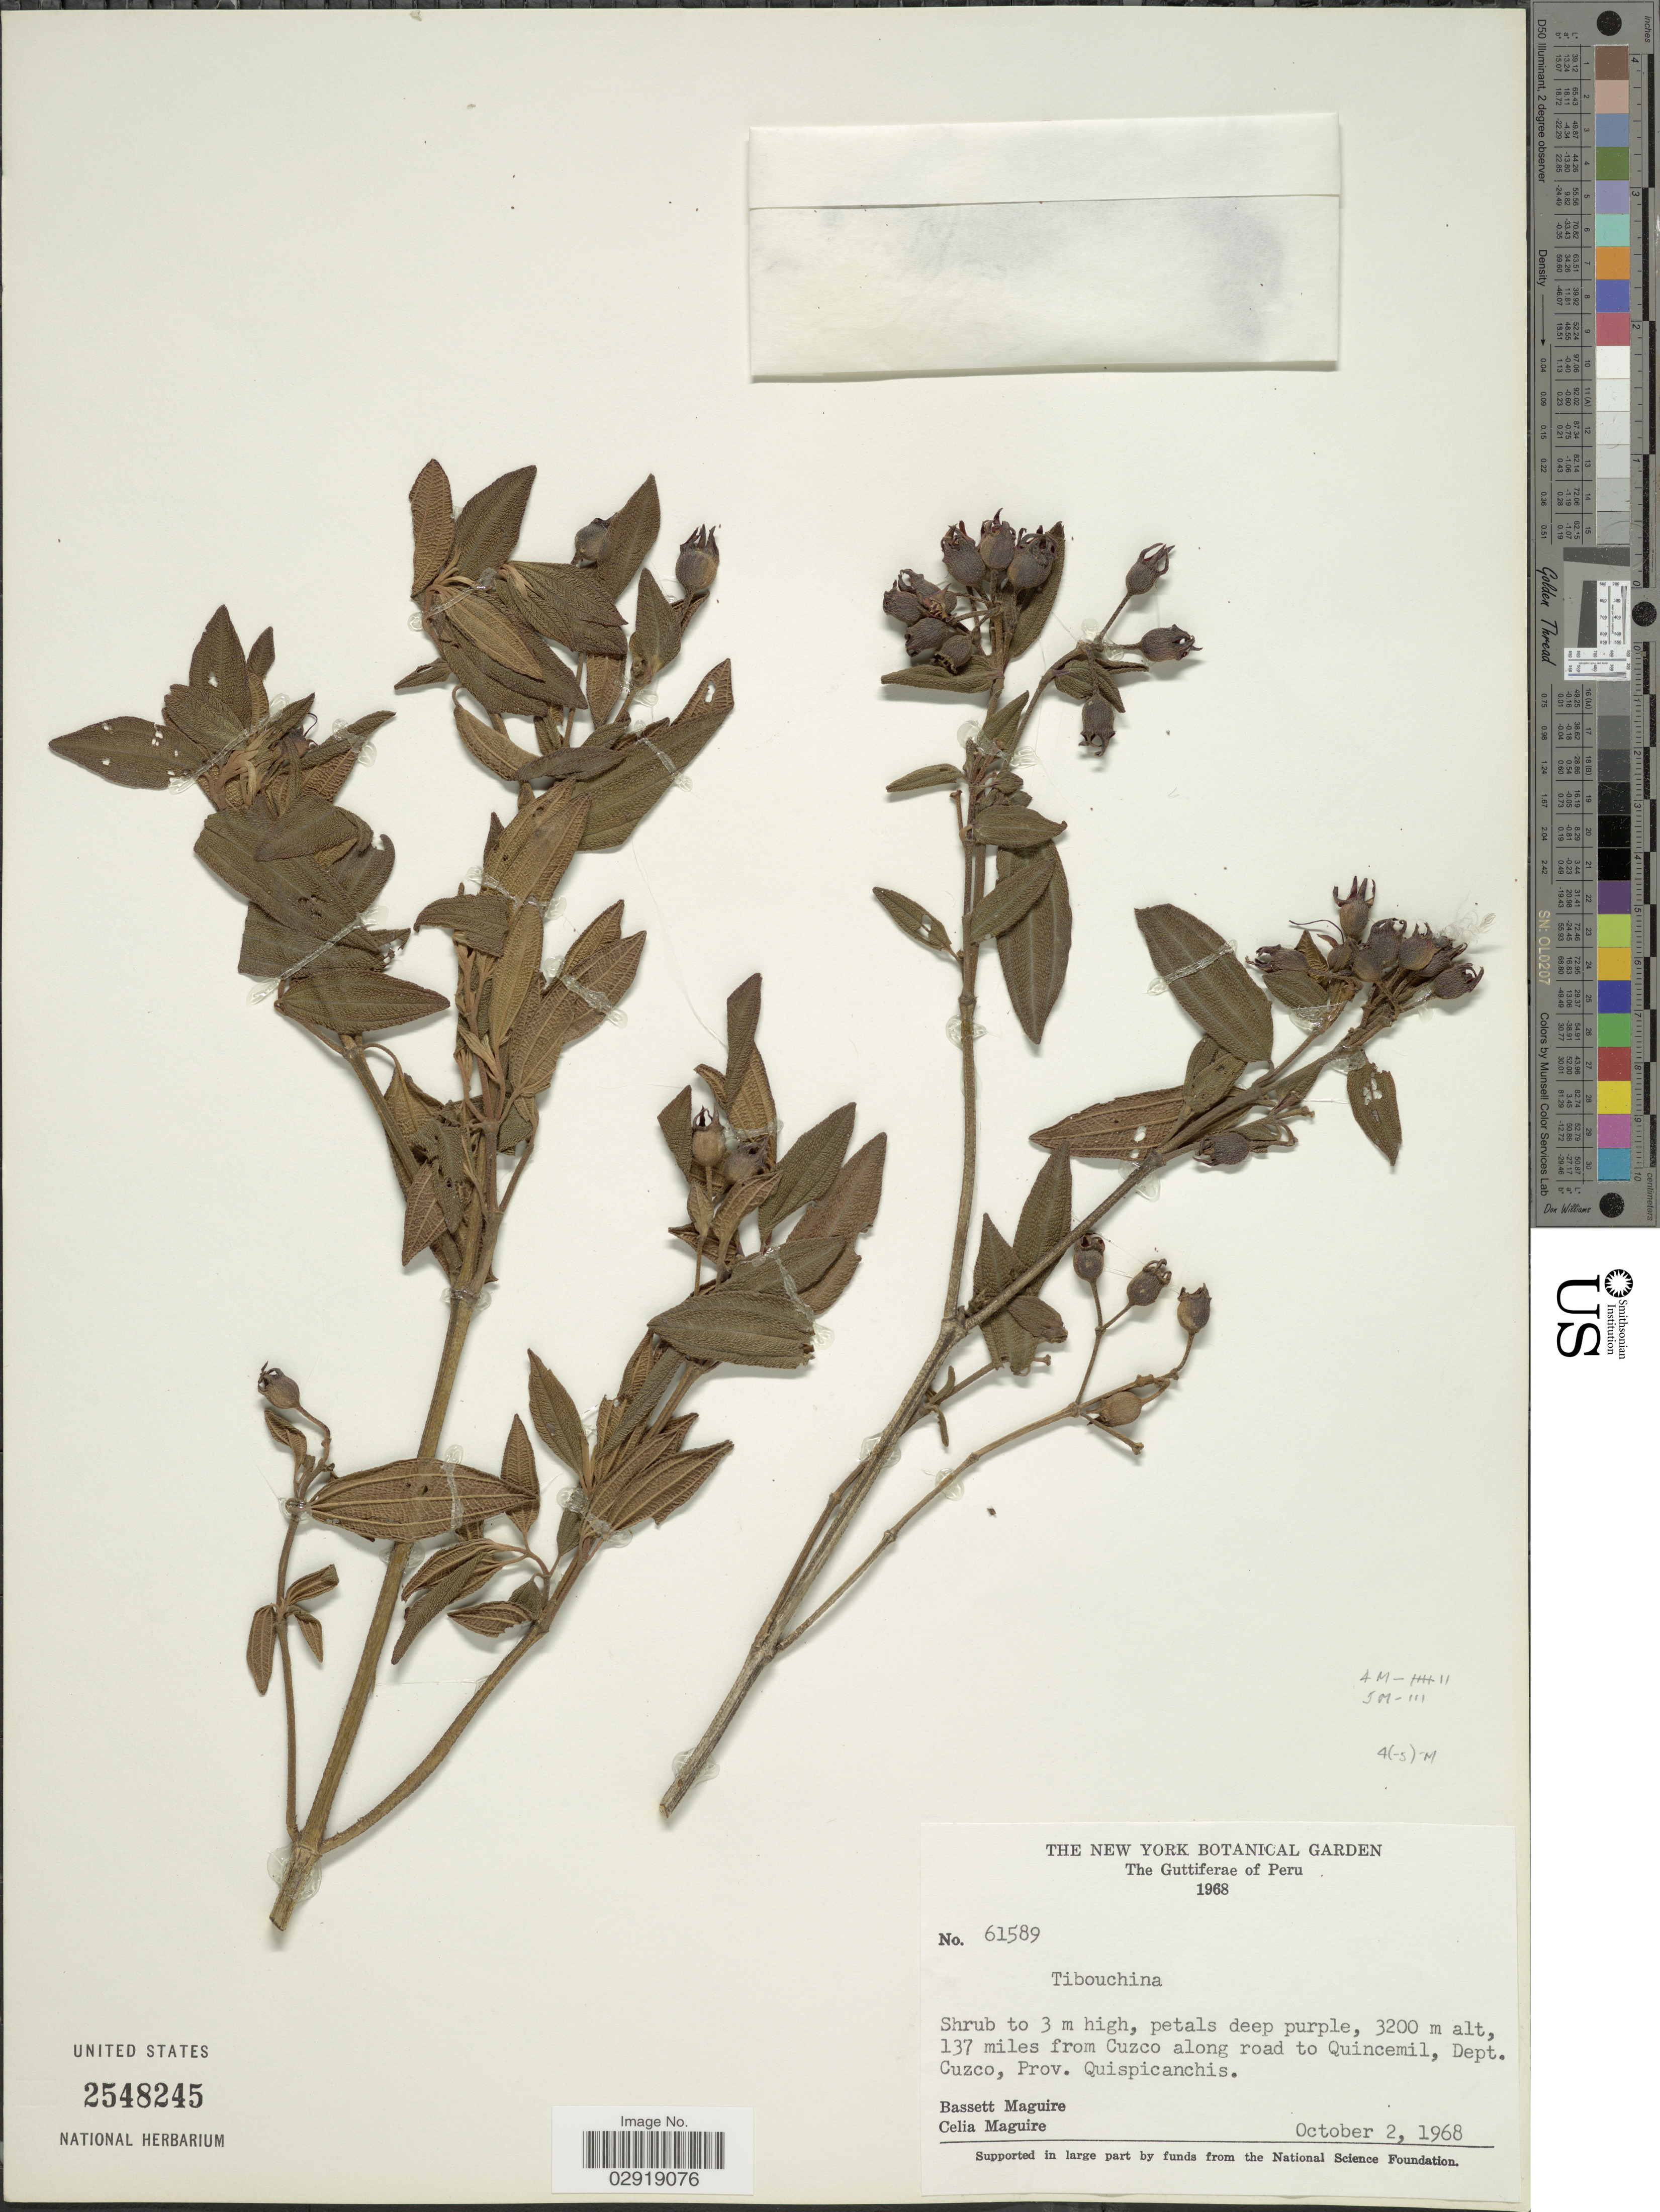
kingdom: Plantae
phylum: Tracheophyta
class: Magnoliopsida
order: Myrtales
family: Melastomataceae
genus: Chaetogastra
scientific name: Chaetogastra sp.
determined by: Michelangeli, F. A.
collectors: B. Maguire & C. K. Maguire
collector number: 61589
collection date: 1968-10-02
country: Peru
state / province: Cusco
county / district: Quispicanchis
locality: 137 miles from Cuzco along road to Quincemil,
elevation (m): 3200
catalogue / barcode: US 2548245